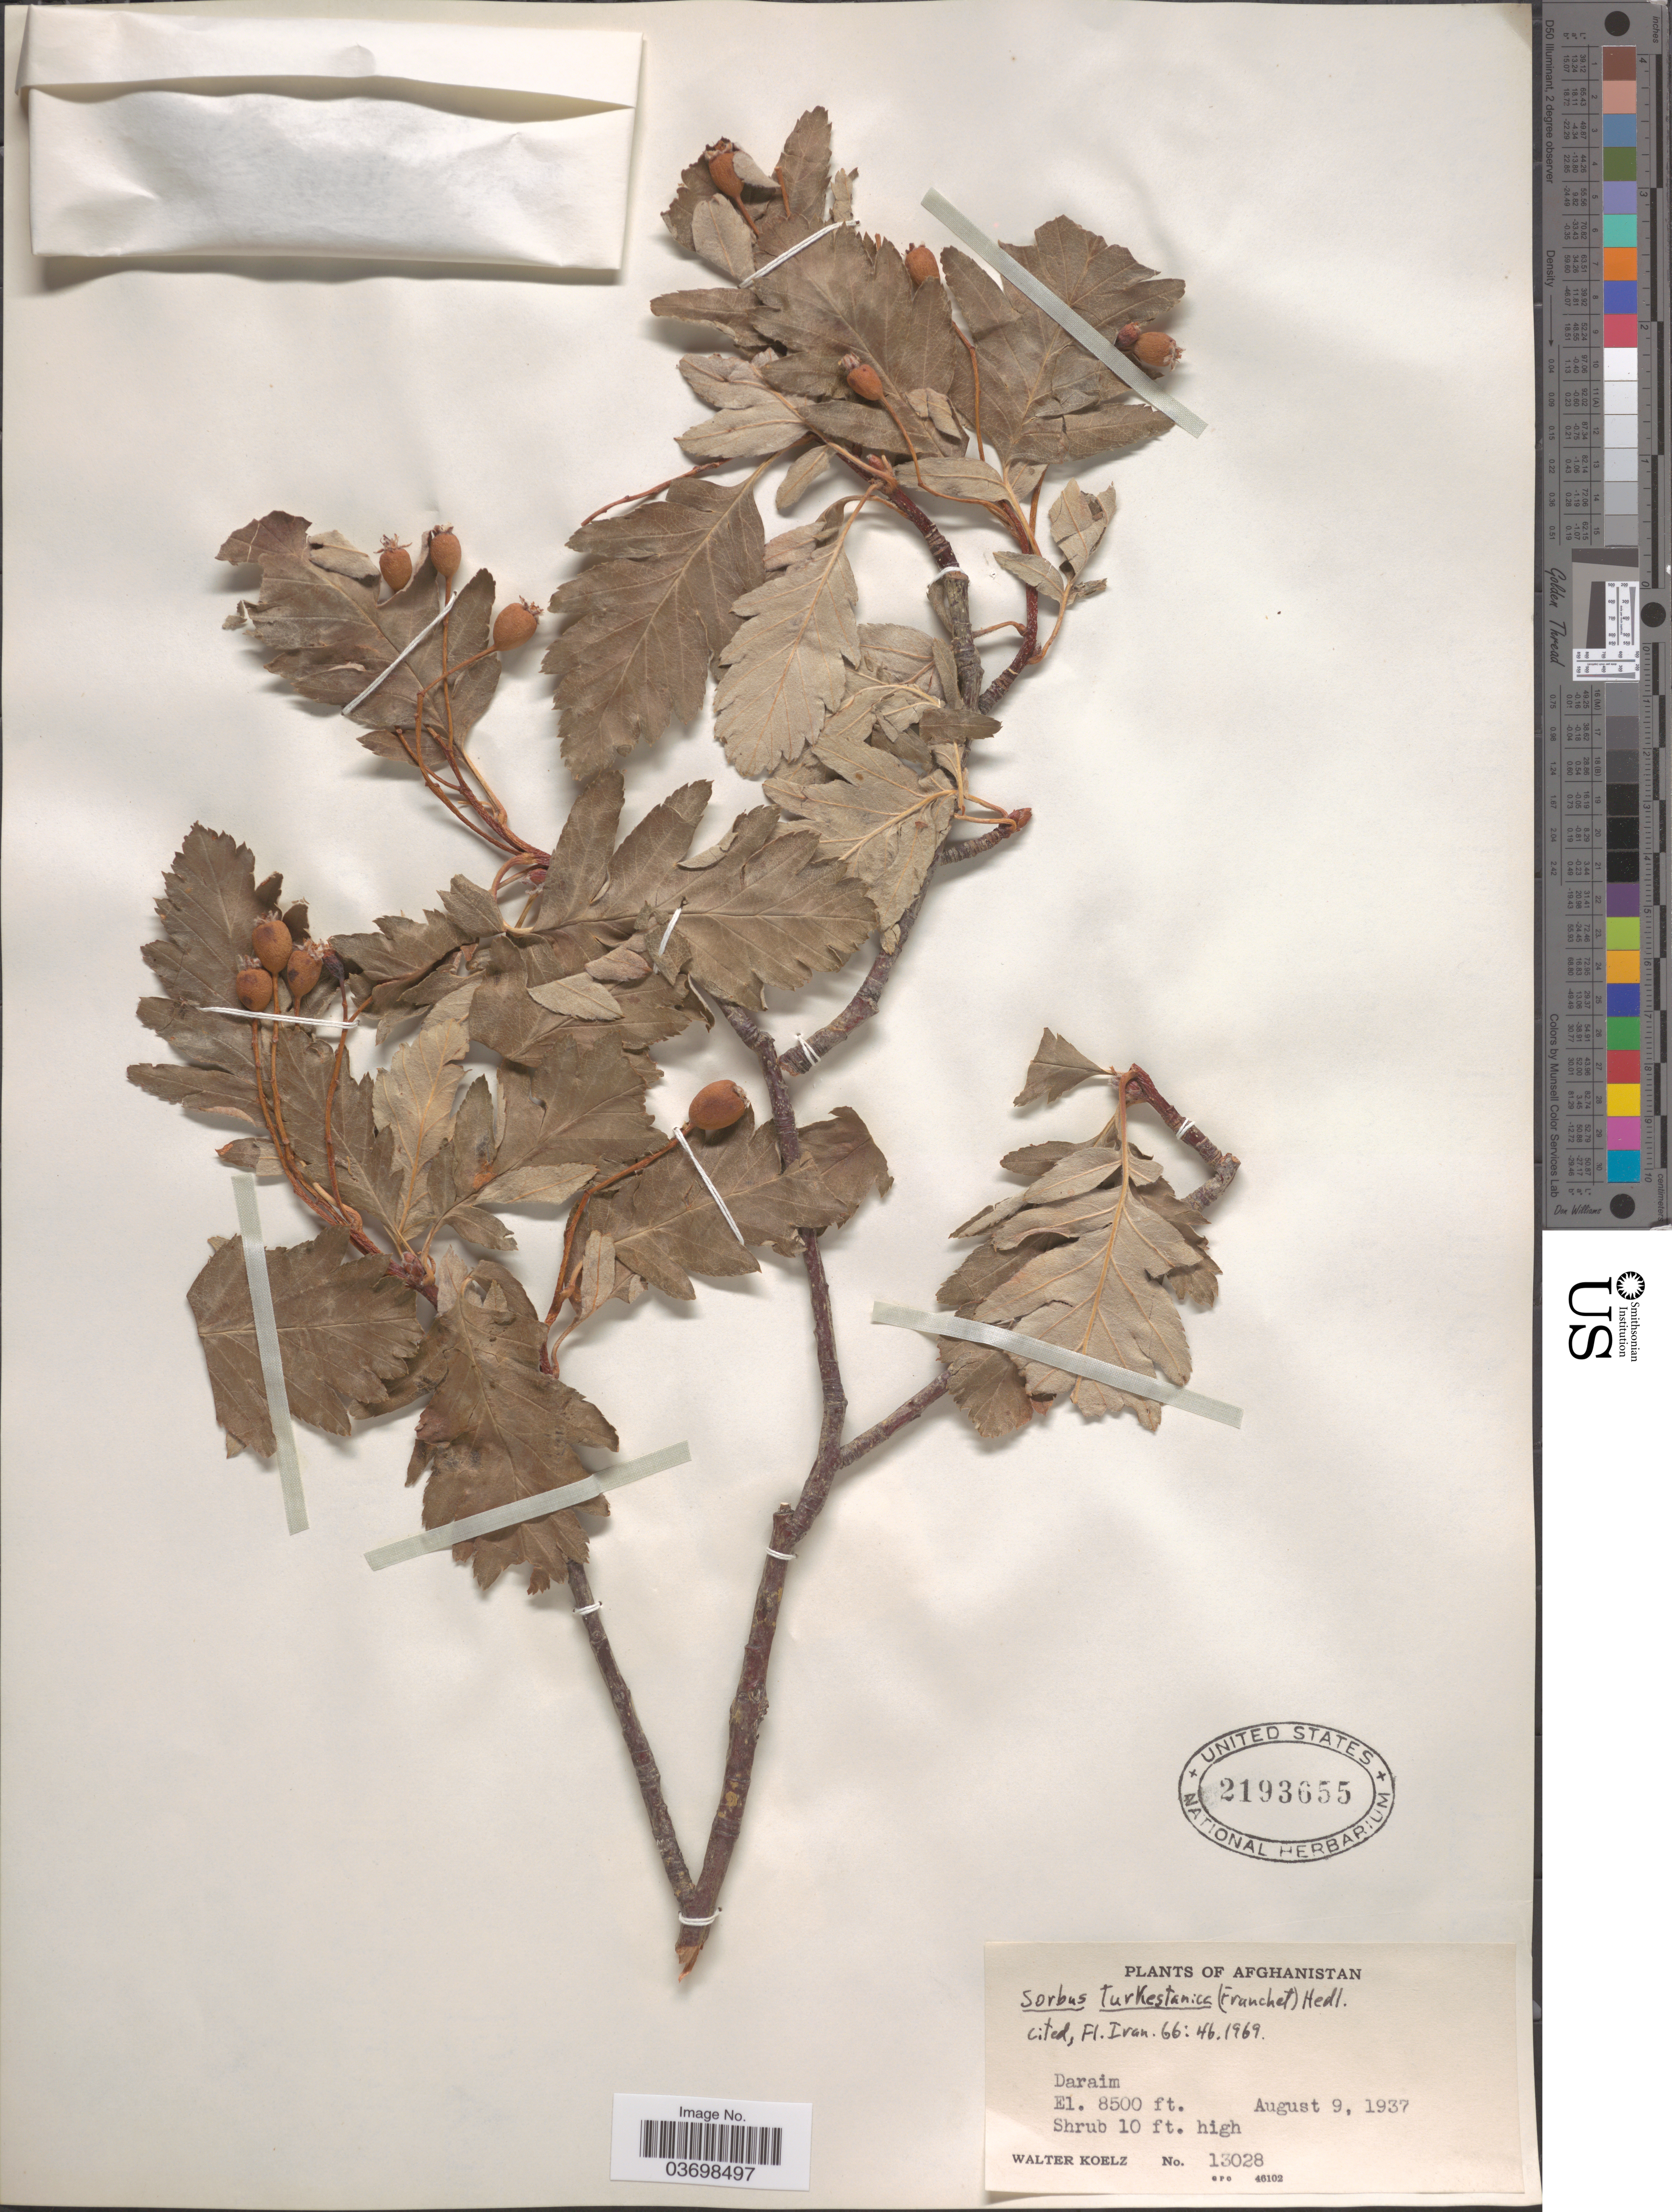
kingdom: Plantae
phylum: Tracheophyta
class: Magnoliopsida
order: Rosales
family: Rosaceae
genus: Sorbus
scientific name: Sorbus turkestanica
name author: (Franch.) Hedl.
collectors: W. N. Koelz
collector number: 13028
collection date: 1937-08-09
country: Afghanistan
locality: Daraim.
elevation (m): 2591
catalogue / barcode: US 2193655